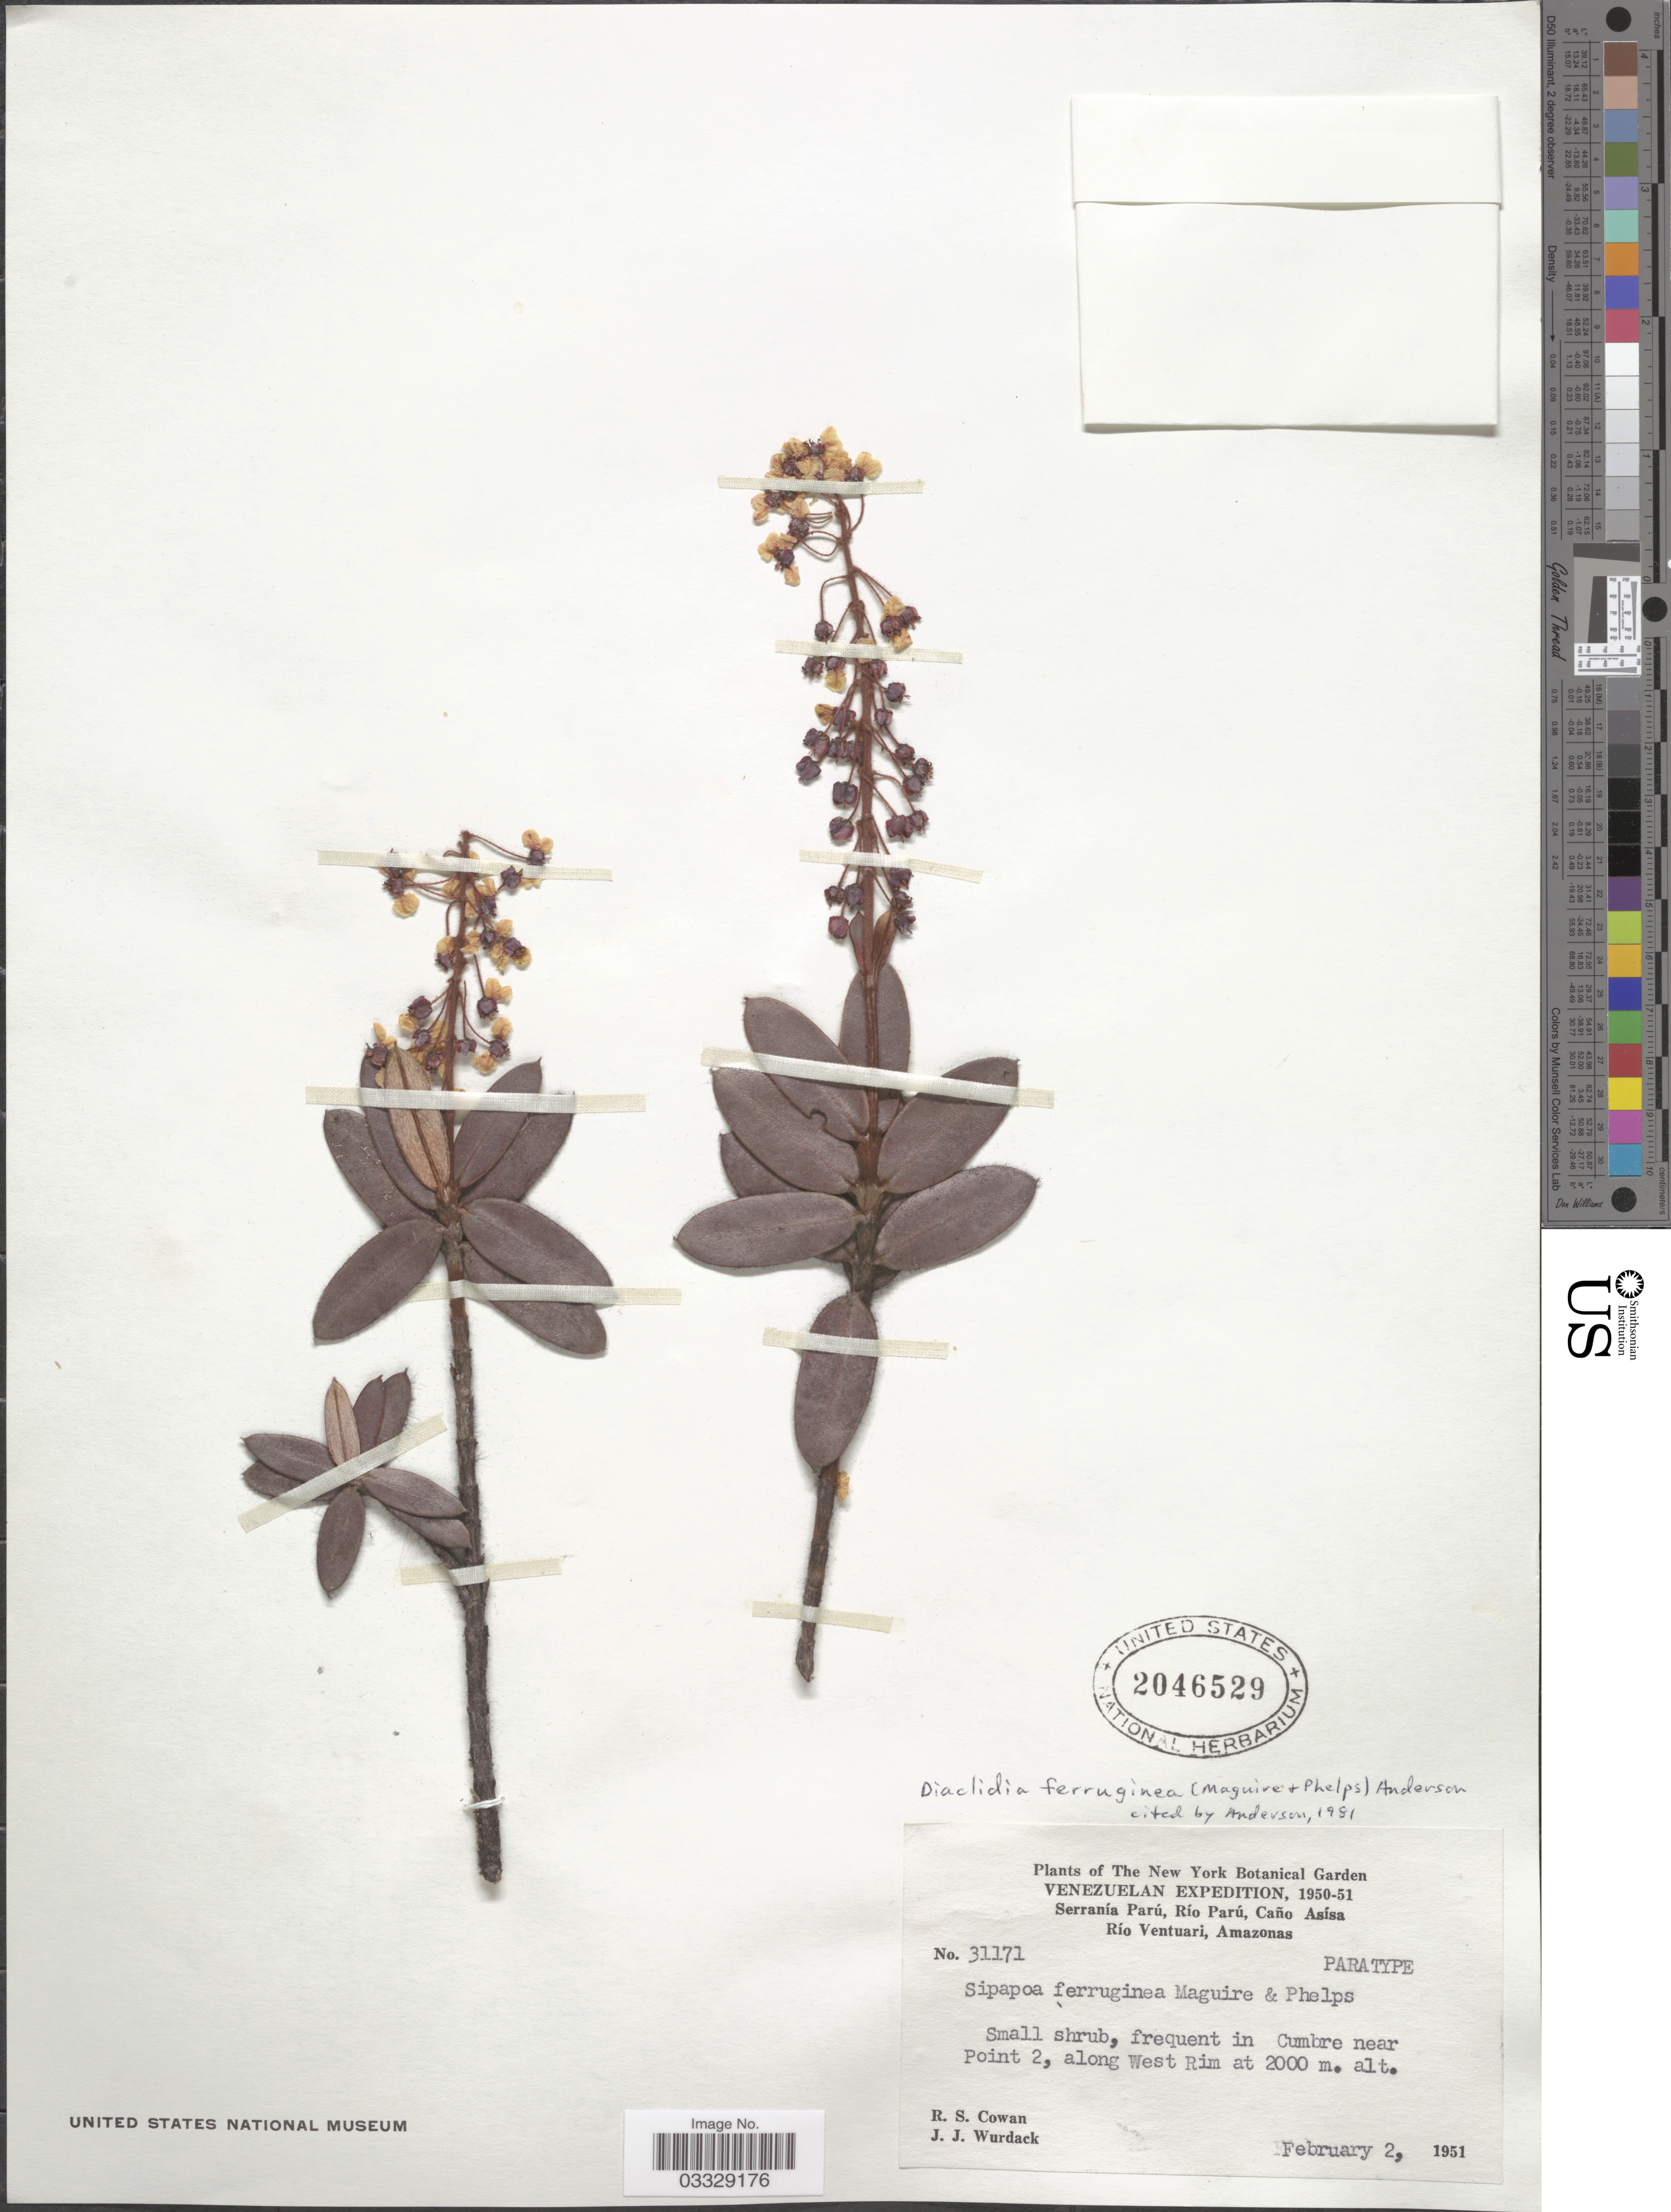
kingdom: Plantae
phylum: Tracheophyta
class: Magnoliopsida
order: Malpighiales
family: Malpighiaceae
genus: Diacidia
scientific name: Diacidia ferruginea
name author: (Maguire & K.D. Phelps) W.R. Anderson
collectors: R. S. Cowan & J. J. Wurdack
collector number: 31171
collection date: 1951-02-02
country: Venezuela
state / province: Amazonas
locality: Serranía, Parú, Río Parú, Caño Asísa. Río Ventuari. Frequent in Cumbre near Point 2, along West Rim.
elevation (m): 2000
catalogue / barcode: US 2046529